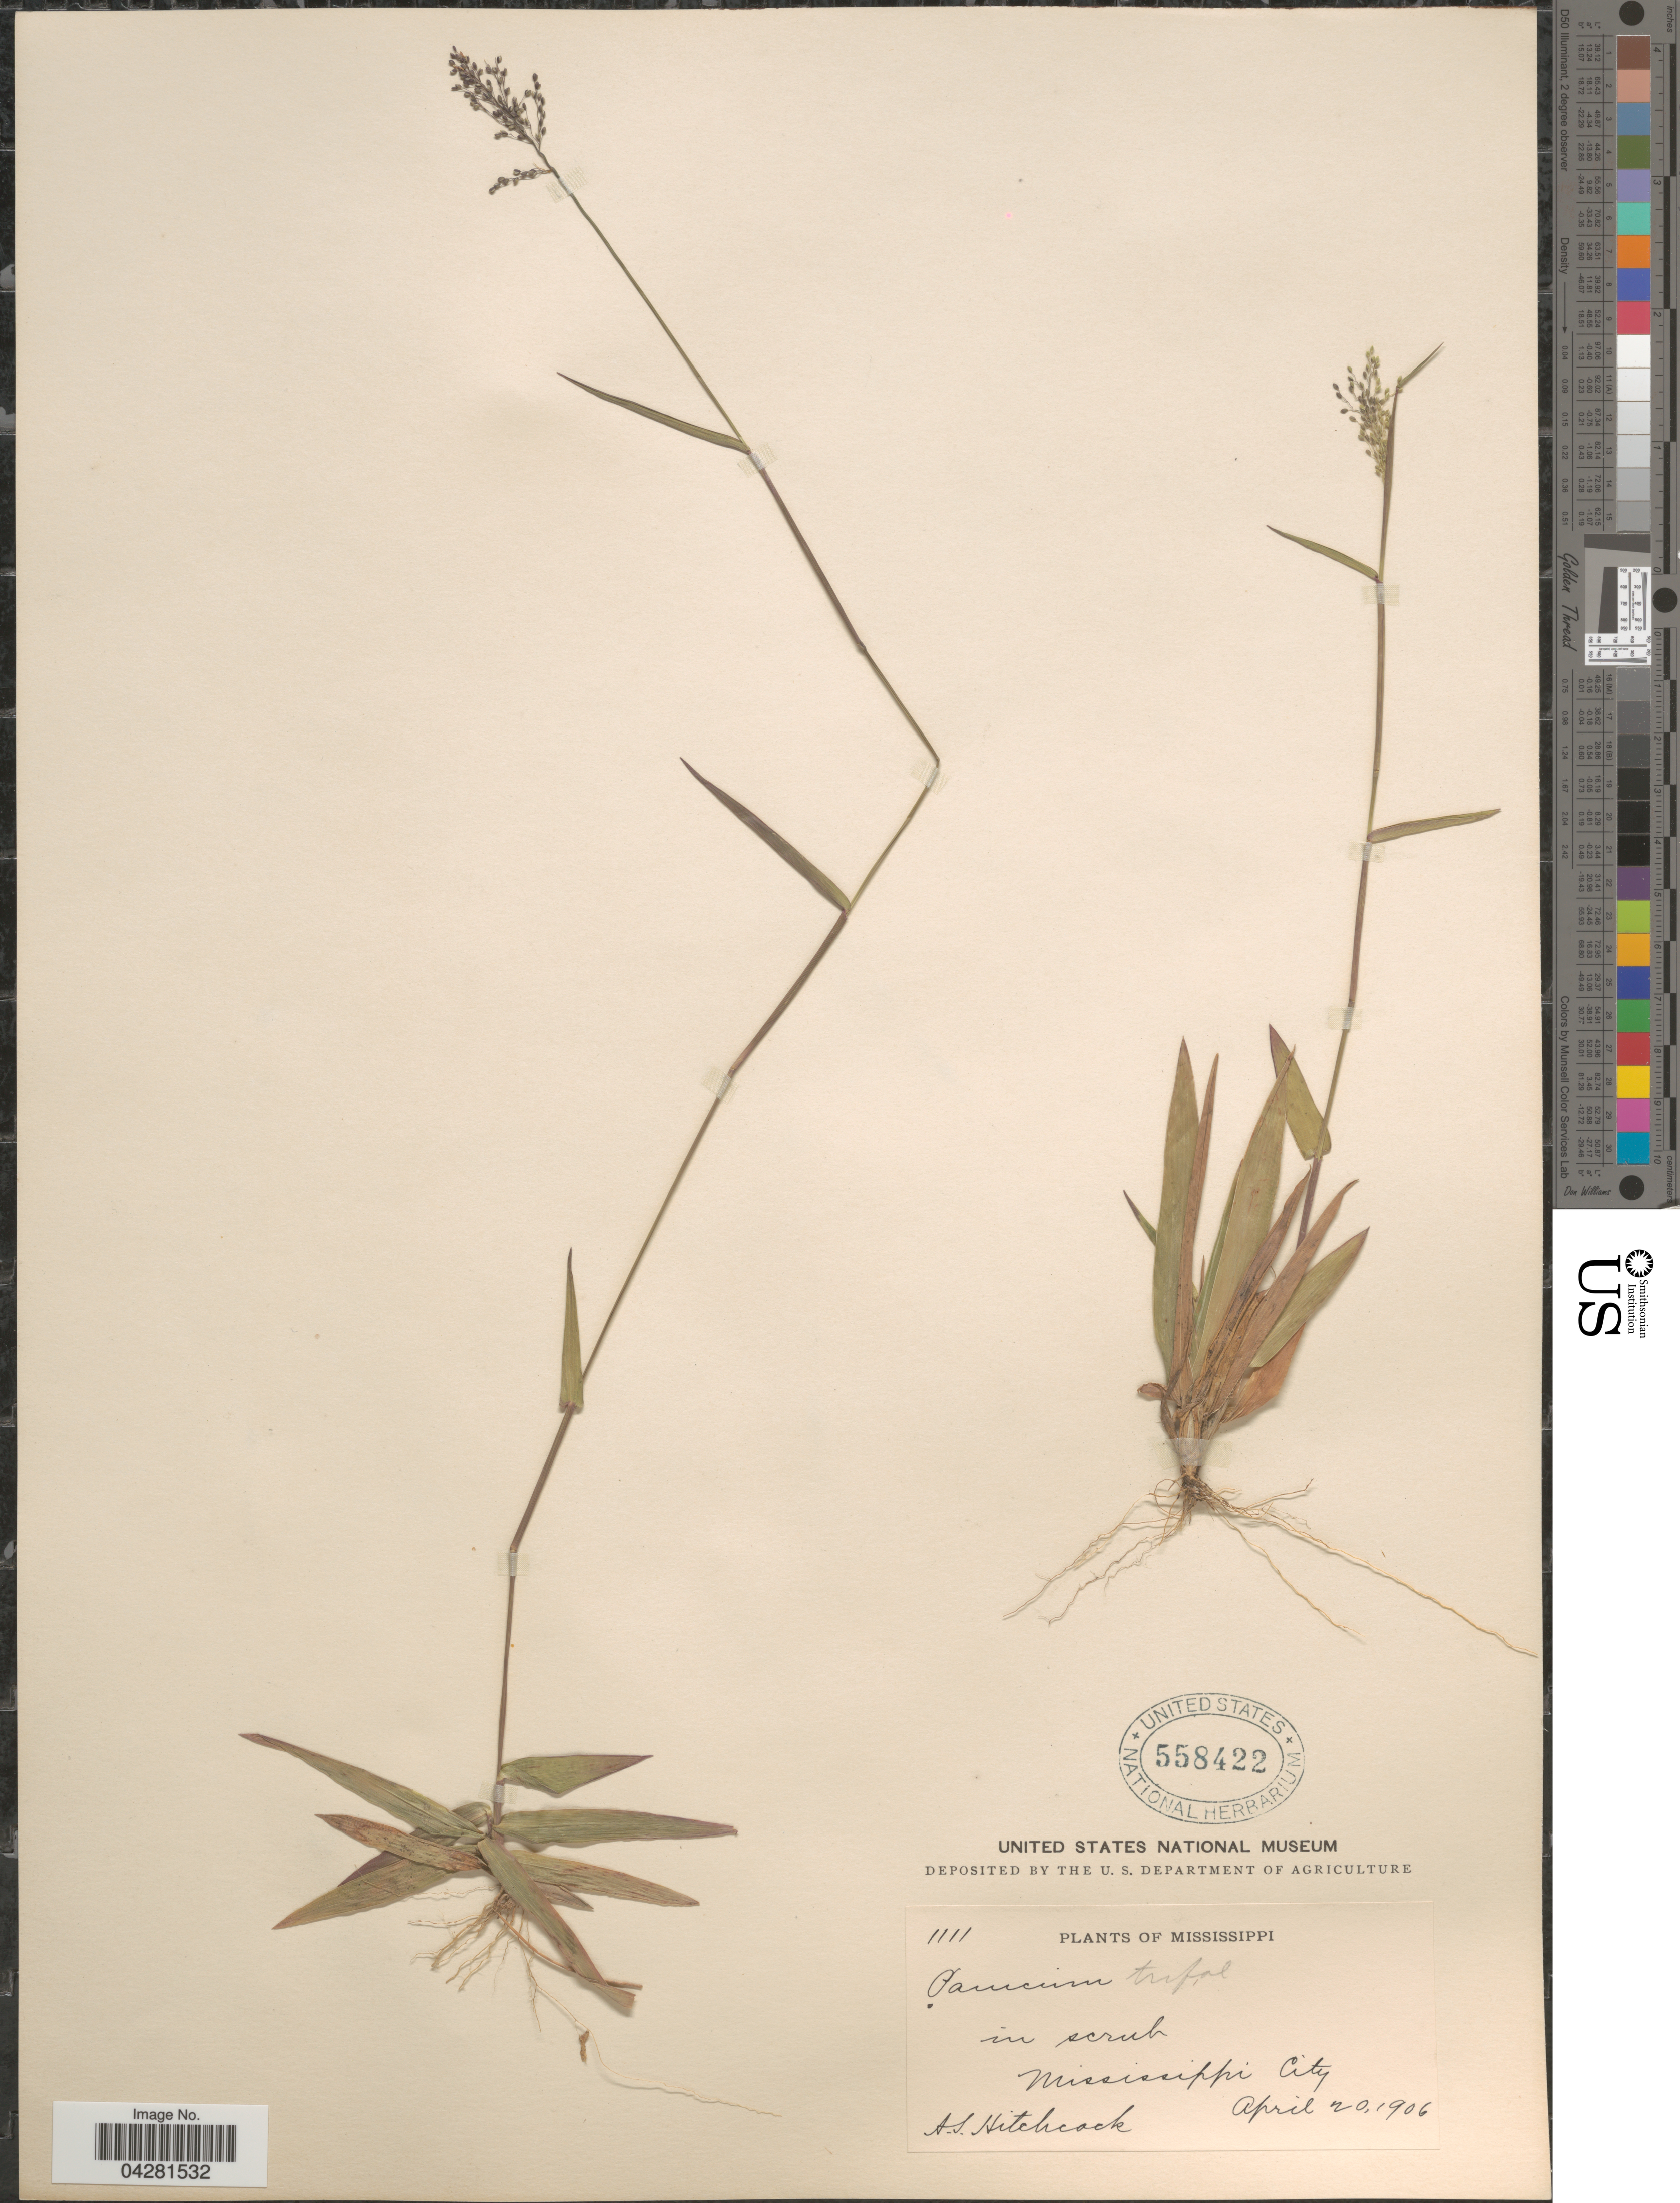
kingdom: Plantae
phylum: Tracheophyta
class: Liliopsida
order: Poales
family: Poaceae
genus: Dichanthelium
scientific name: Dichanthelium dichotomum var. unciphyllum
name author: (Trin.) Davidse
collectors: A. S. Hitchcock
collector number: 1111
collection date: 1906-04-20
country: United States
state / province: Mississippi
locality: Mississippi City.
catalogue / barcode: US 558422